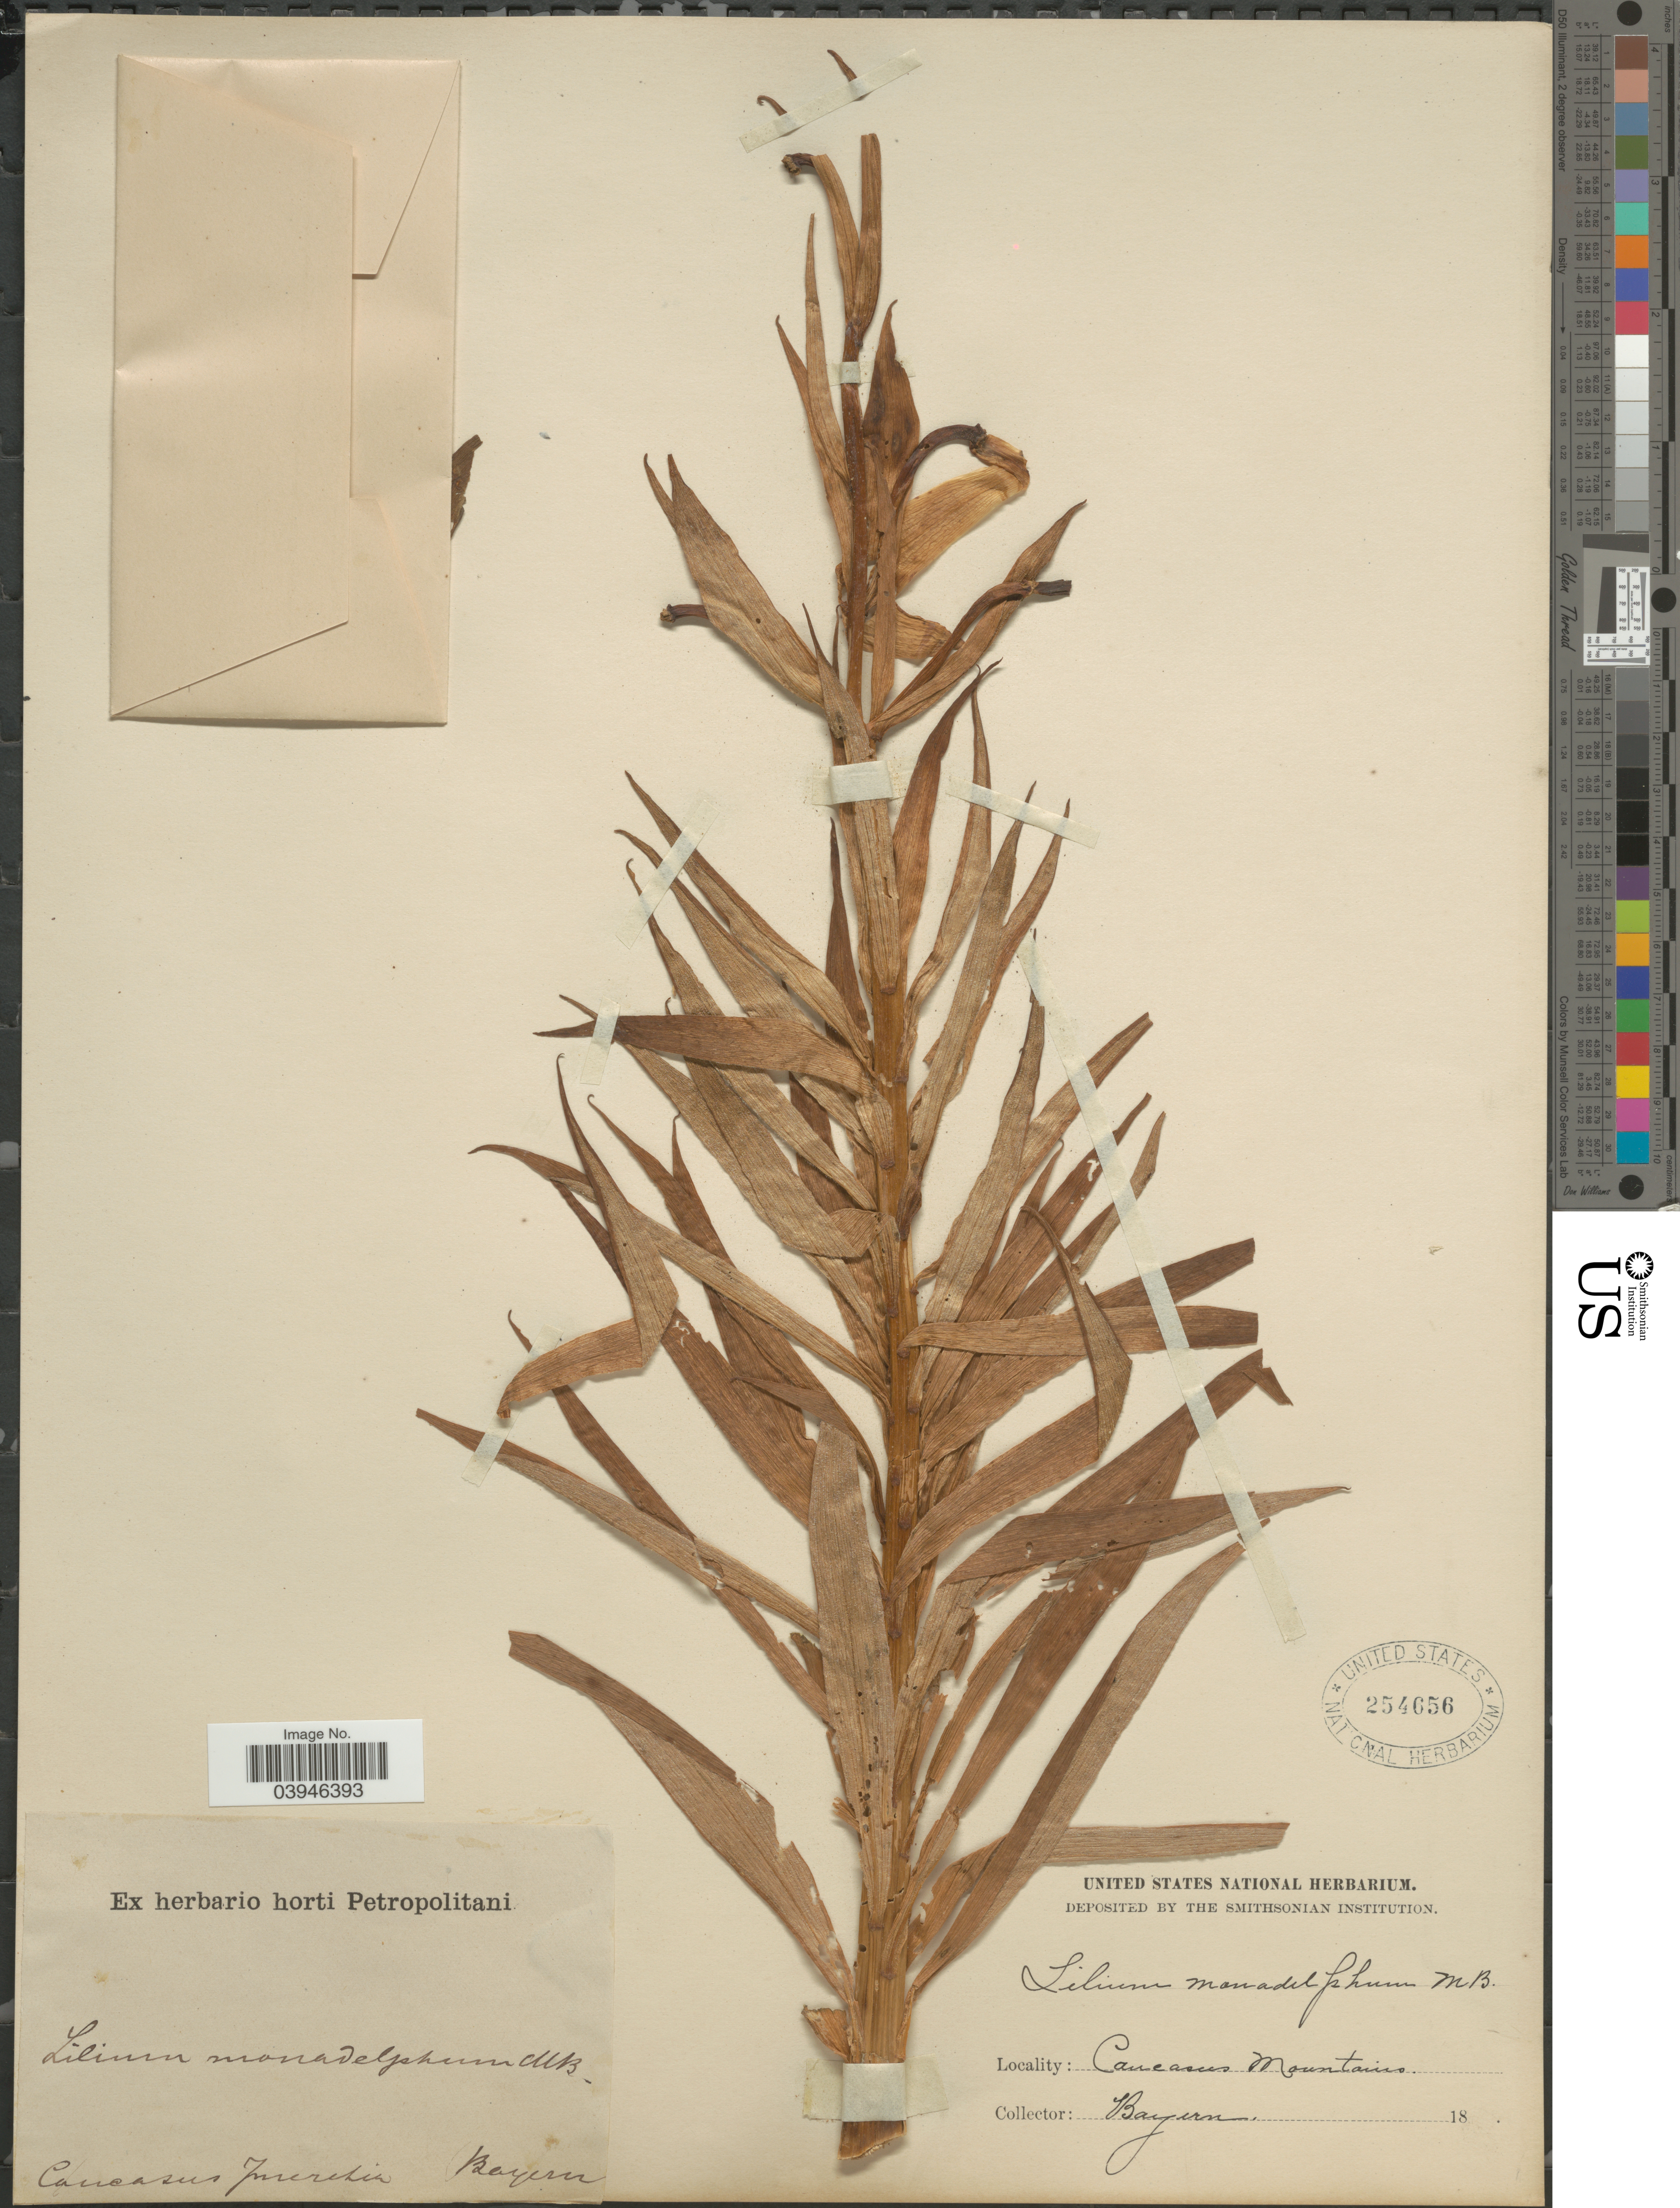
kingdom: Plantae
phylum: Tracheophyta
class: Liliopsida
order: Liliales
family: Liliaceae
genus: Lilium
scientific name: Lilium monadelphum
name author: M. Bieb.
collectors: ex Herb. Horti Bot. Petropolitani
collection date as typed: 18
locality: Caucasus Juergen. Caucasus Mountains.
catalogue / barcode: US 254656